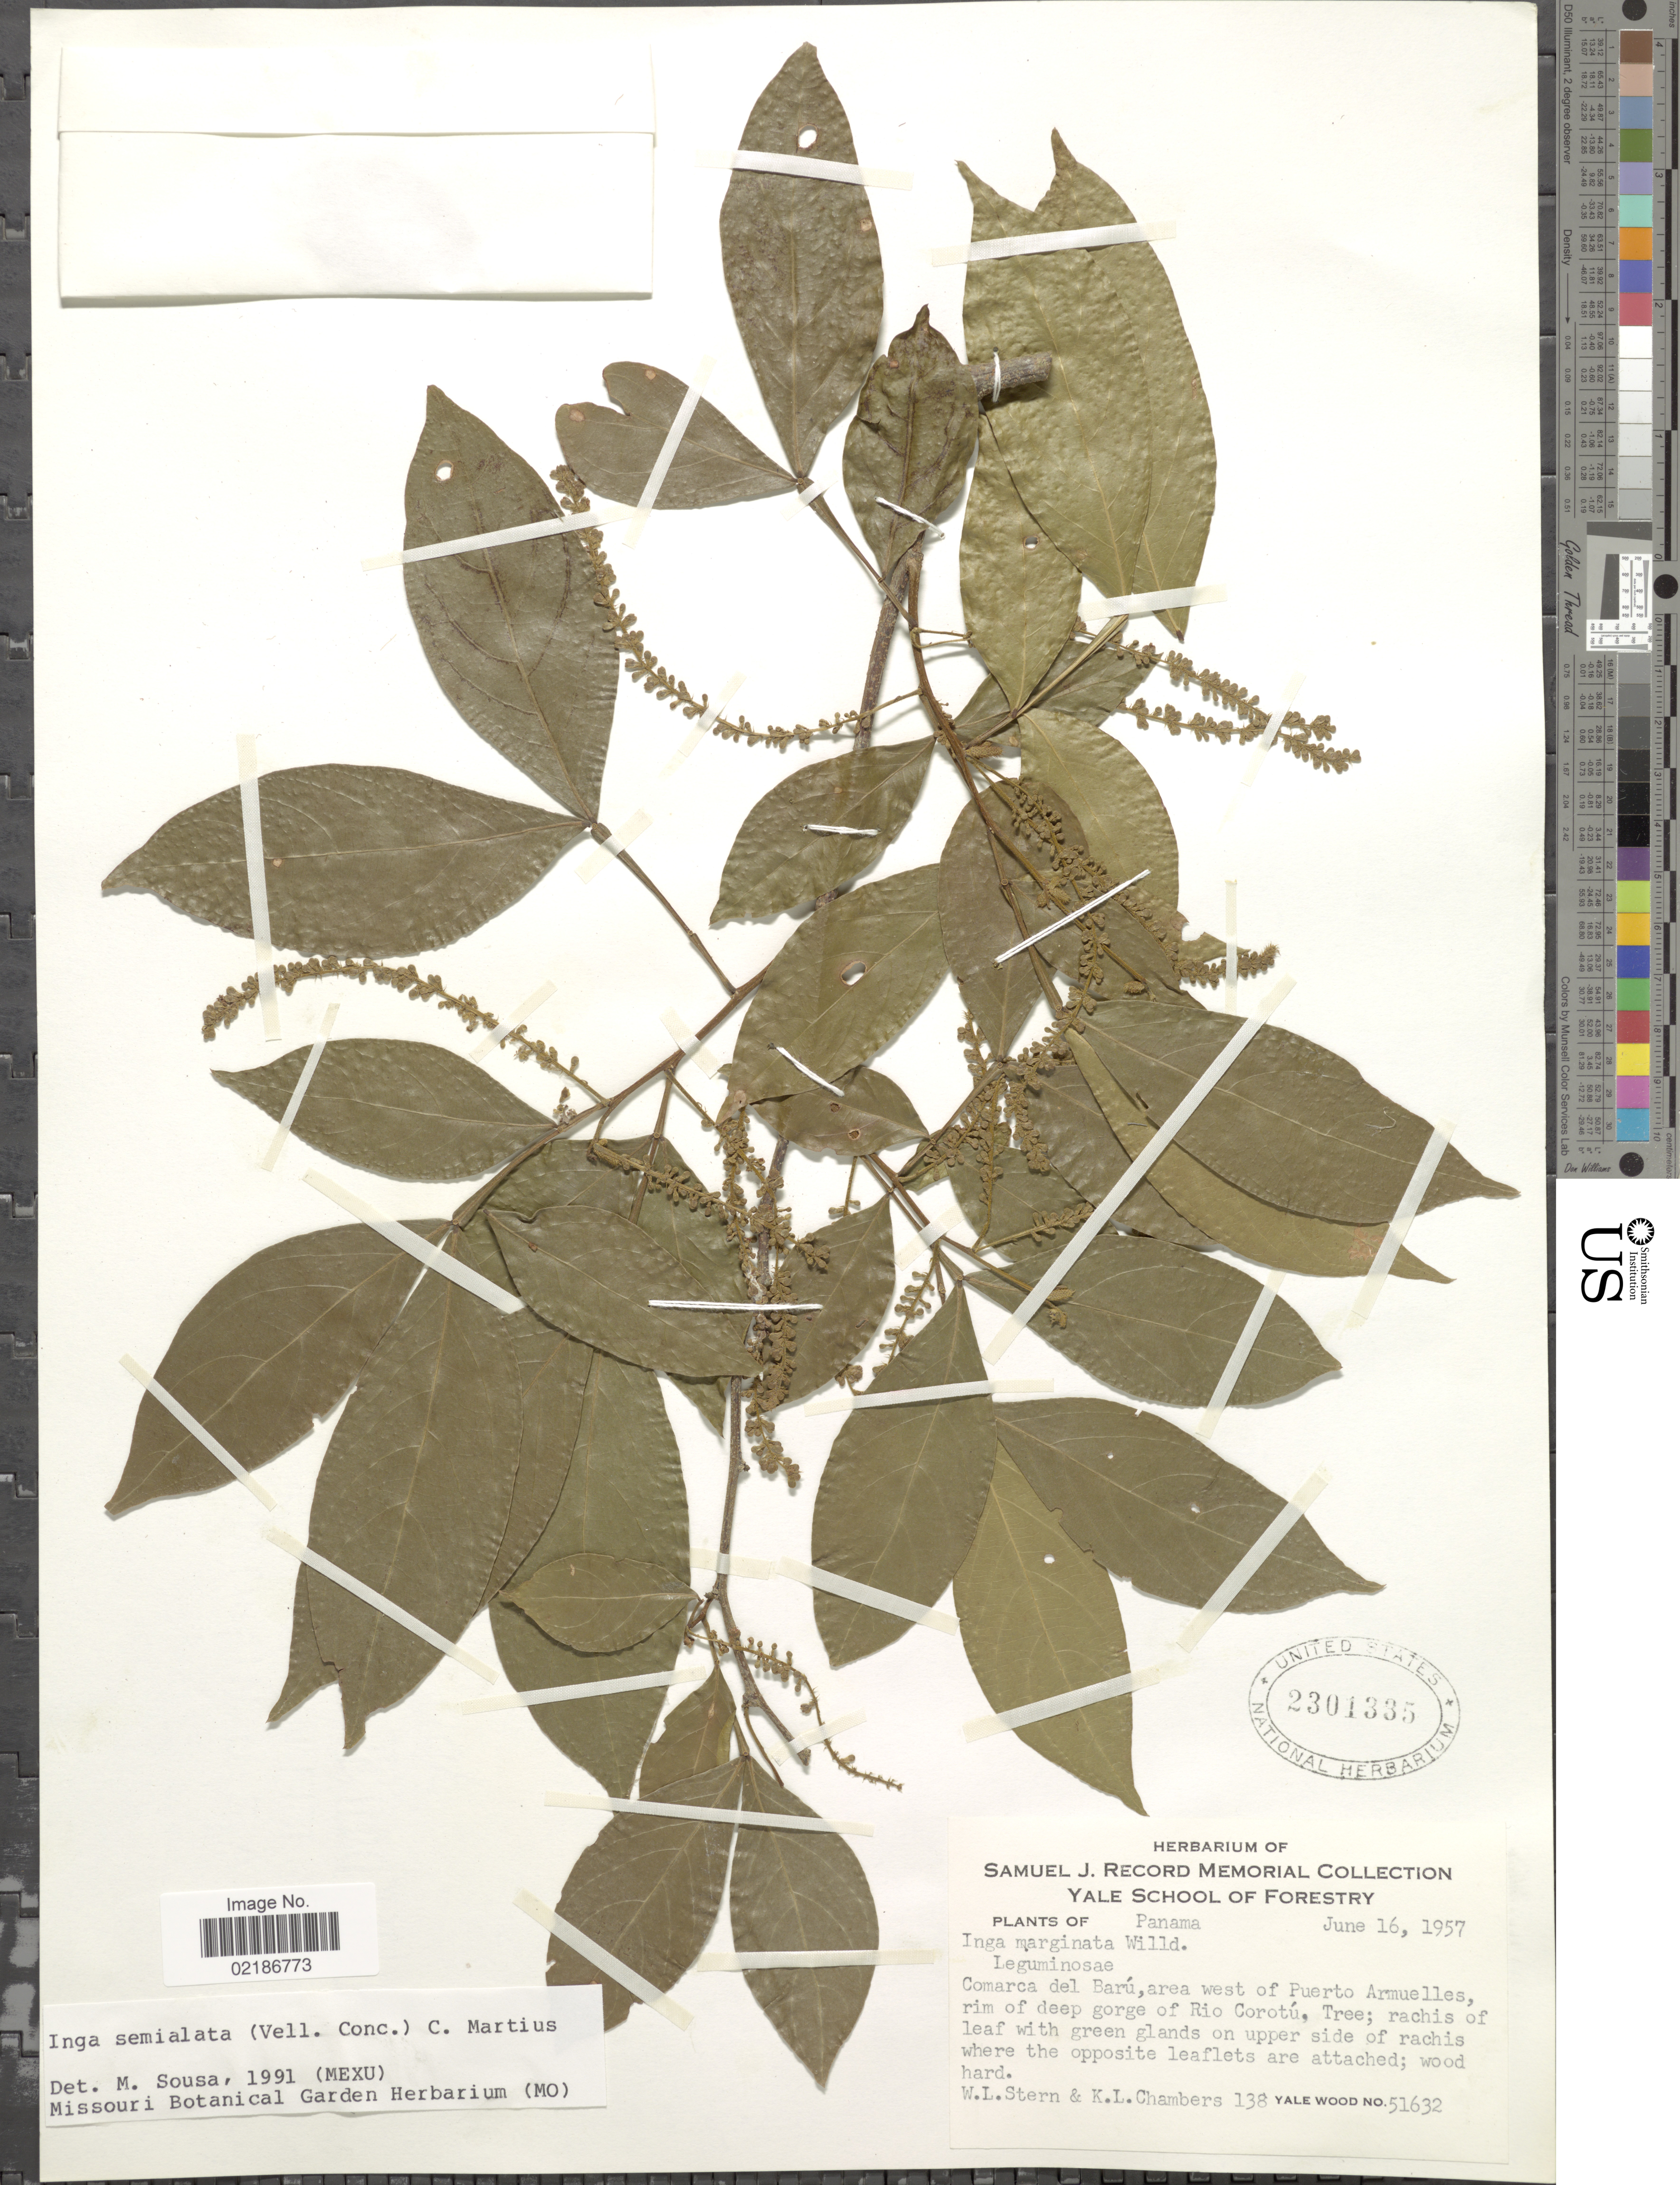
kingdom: Plantae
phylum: Tracheophyta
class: Magnoliopsida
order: Fabales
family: Fabaceae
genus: Inga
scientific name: Inga marginata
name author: Willd.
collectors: W. L. Stern & K. Chambers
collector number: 138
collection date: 1957-06-16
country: Panama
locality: Comarca del Baru, area west of Puerto Armuelles, rim of deep gorge of Rio Corotu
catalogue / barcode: US 2301335